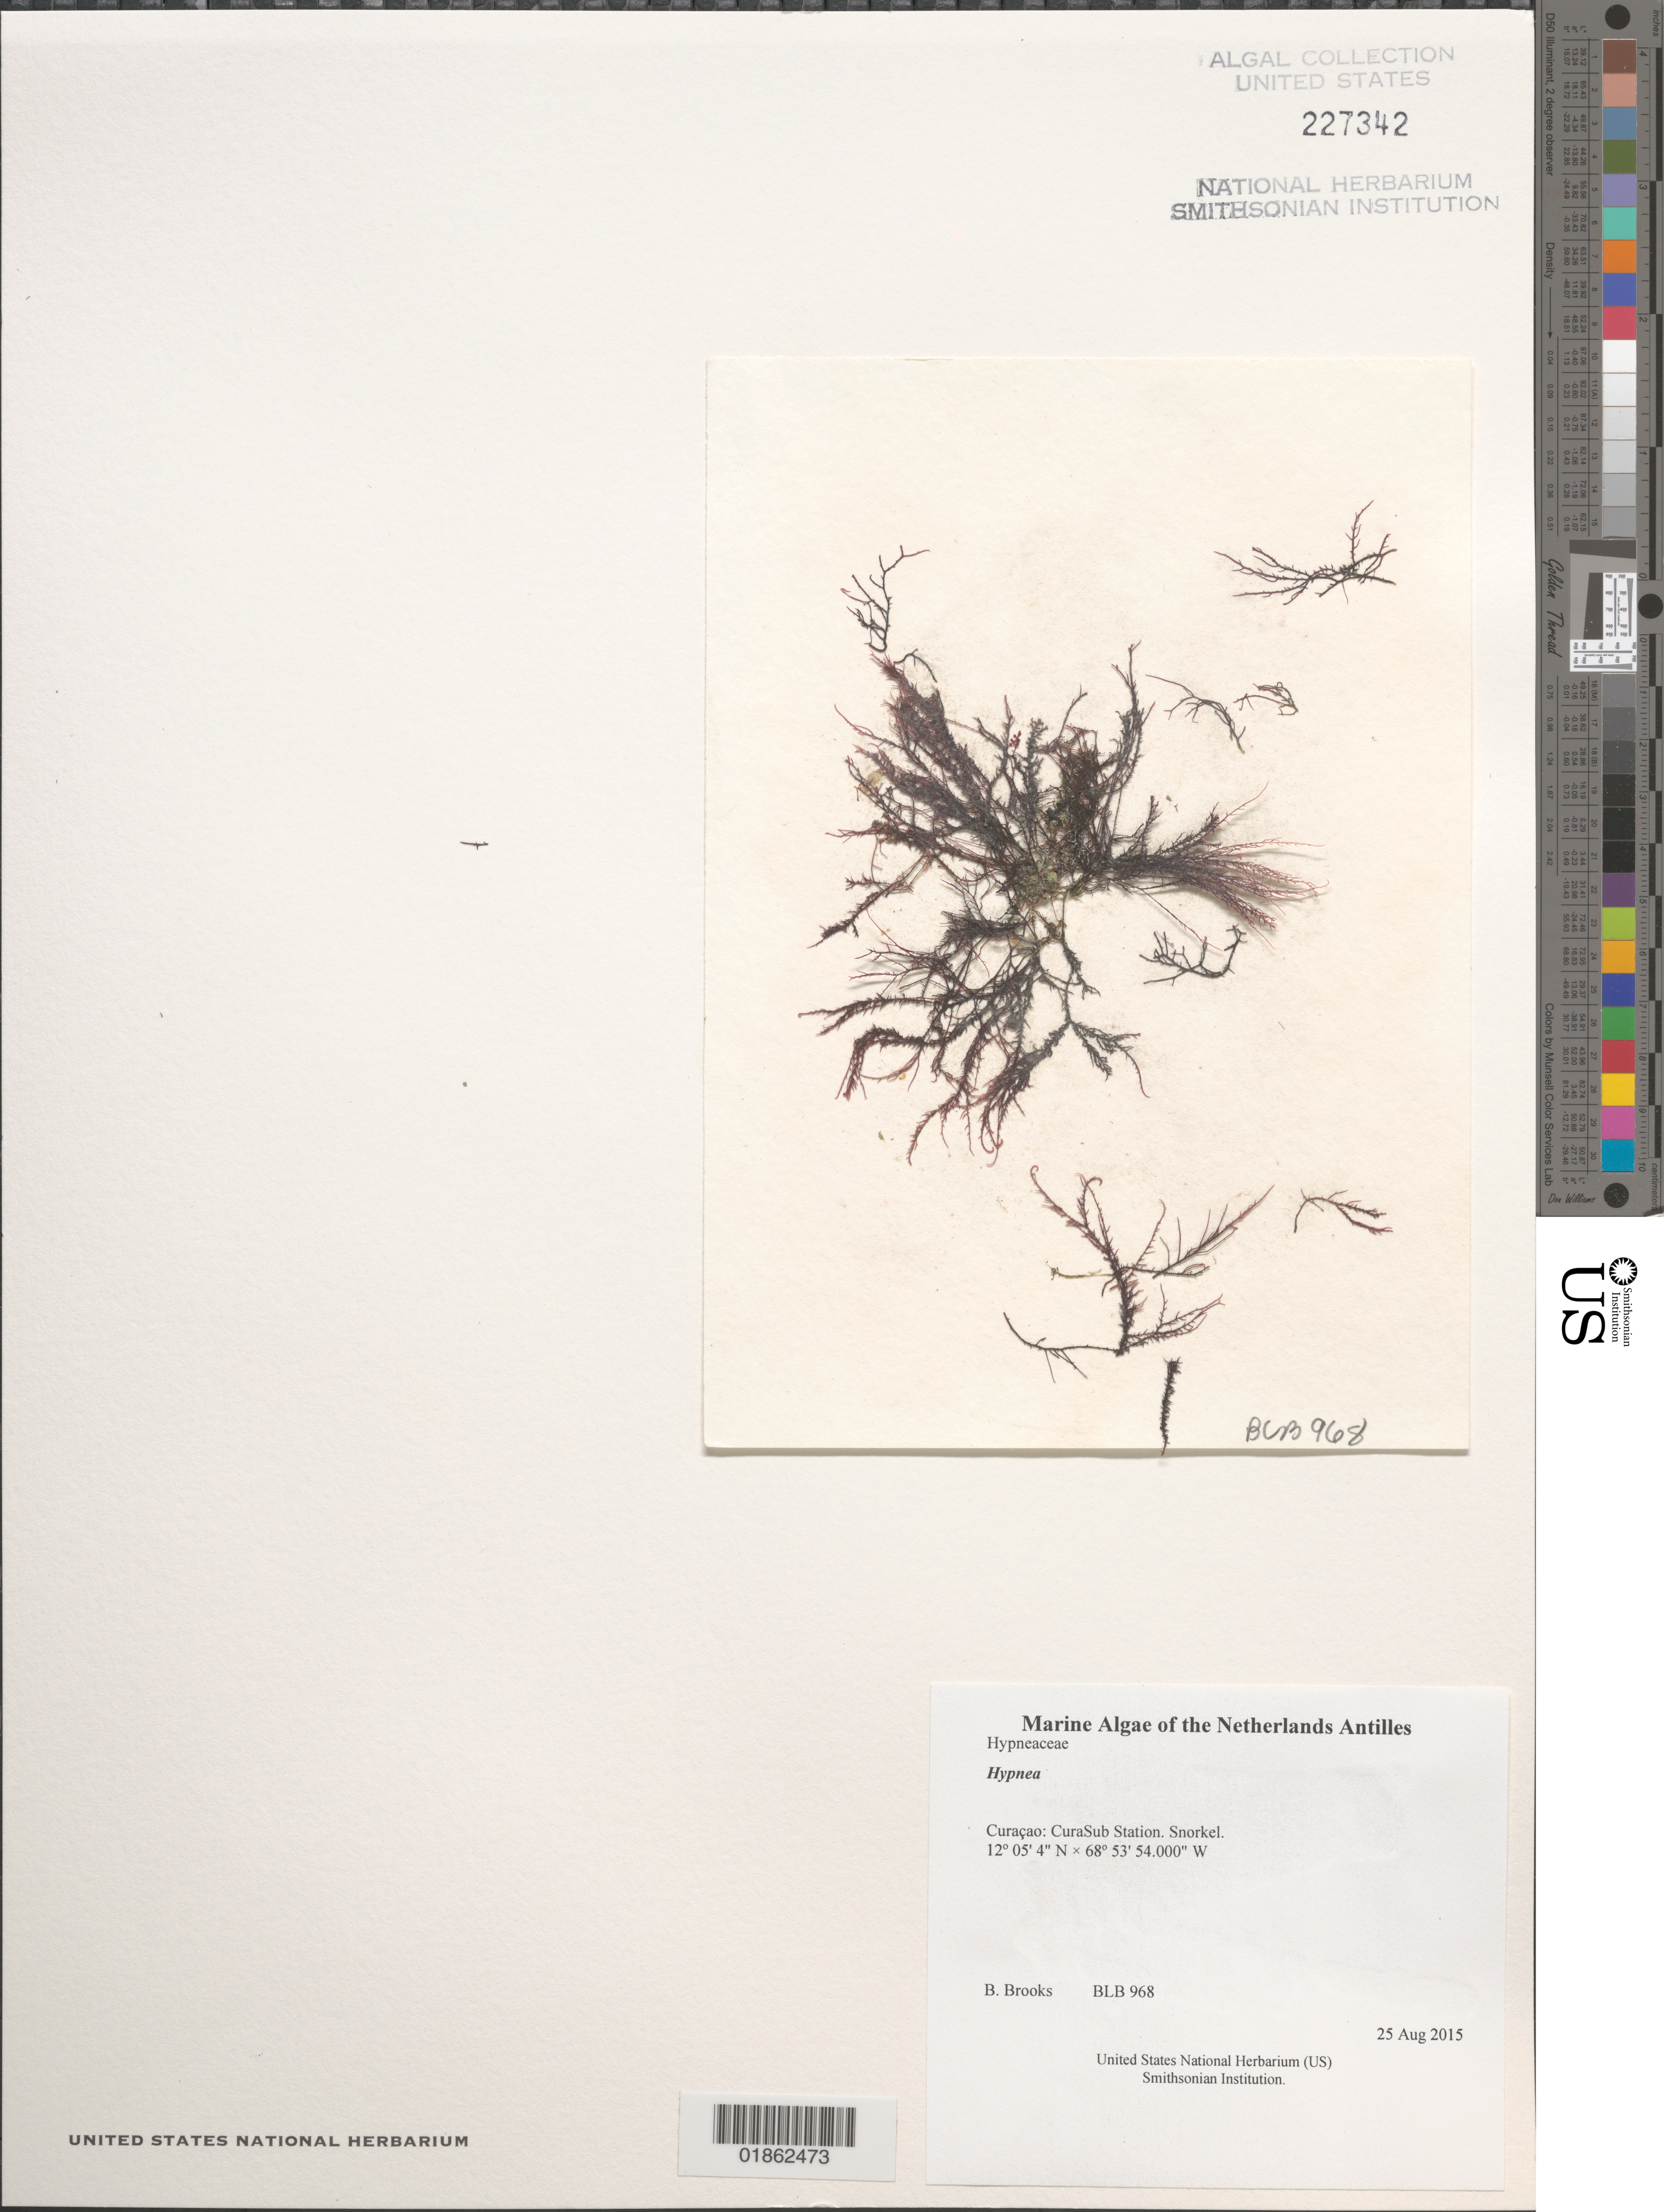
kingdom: Plantae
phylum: Rhodophyta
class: Florideophyceae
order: Gigartinales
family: Cystocloniaceae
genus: Hypnea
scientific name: Hypnea sp.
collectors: B. Brooks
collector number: BLB 968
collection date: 2015-08-25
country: Curaçao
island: Curaçao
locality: CuraSub Station. Snorkel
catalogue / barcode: US 227342